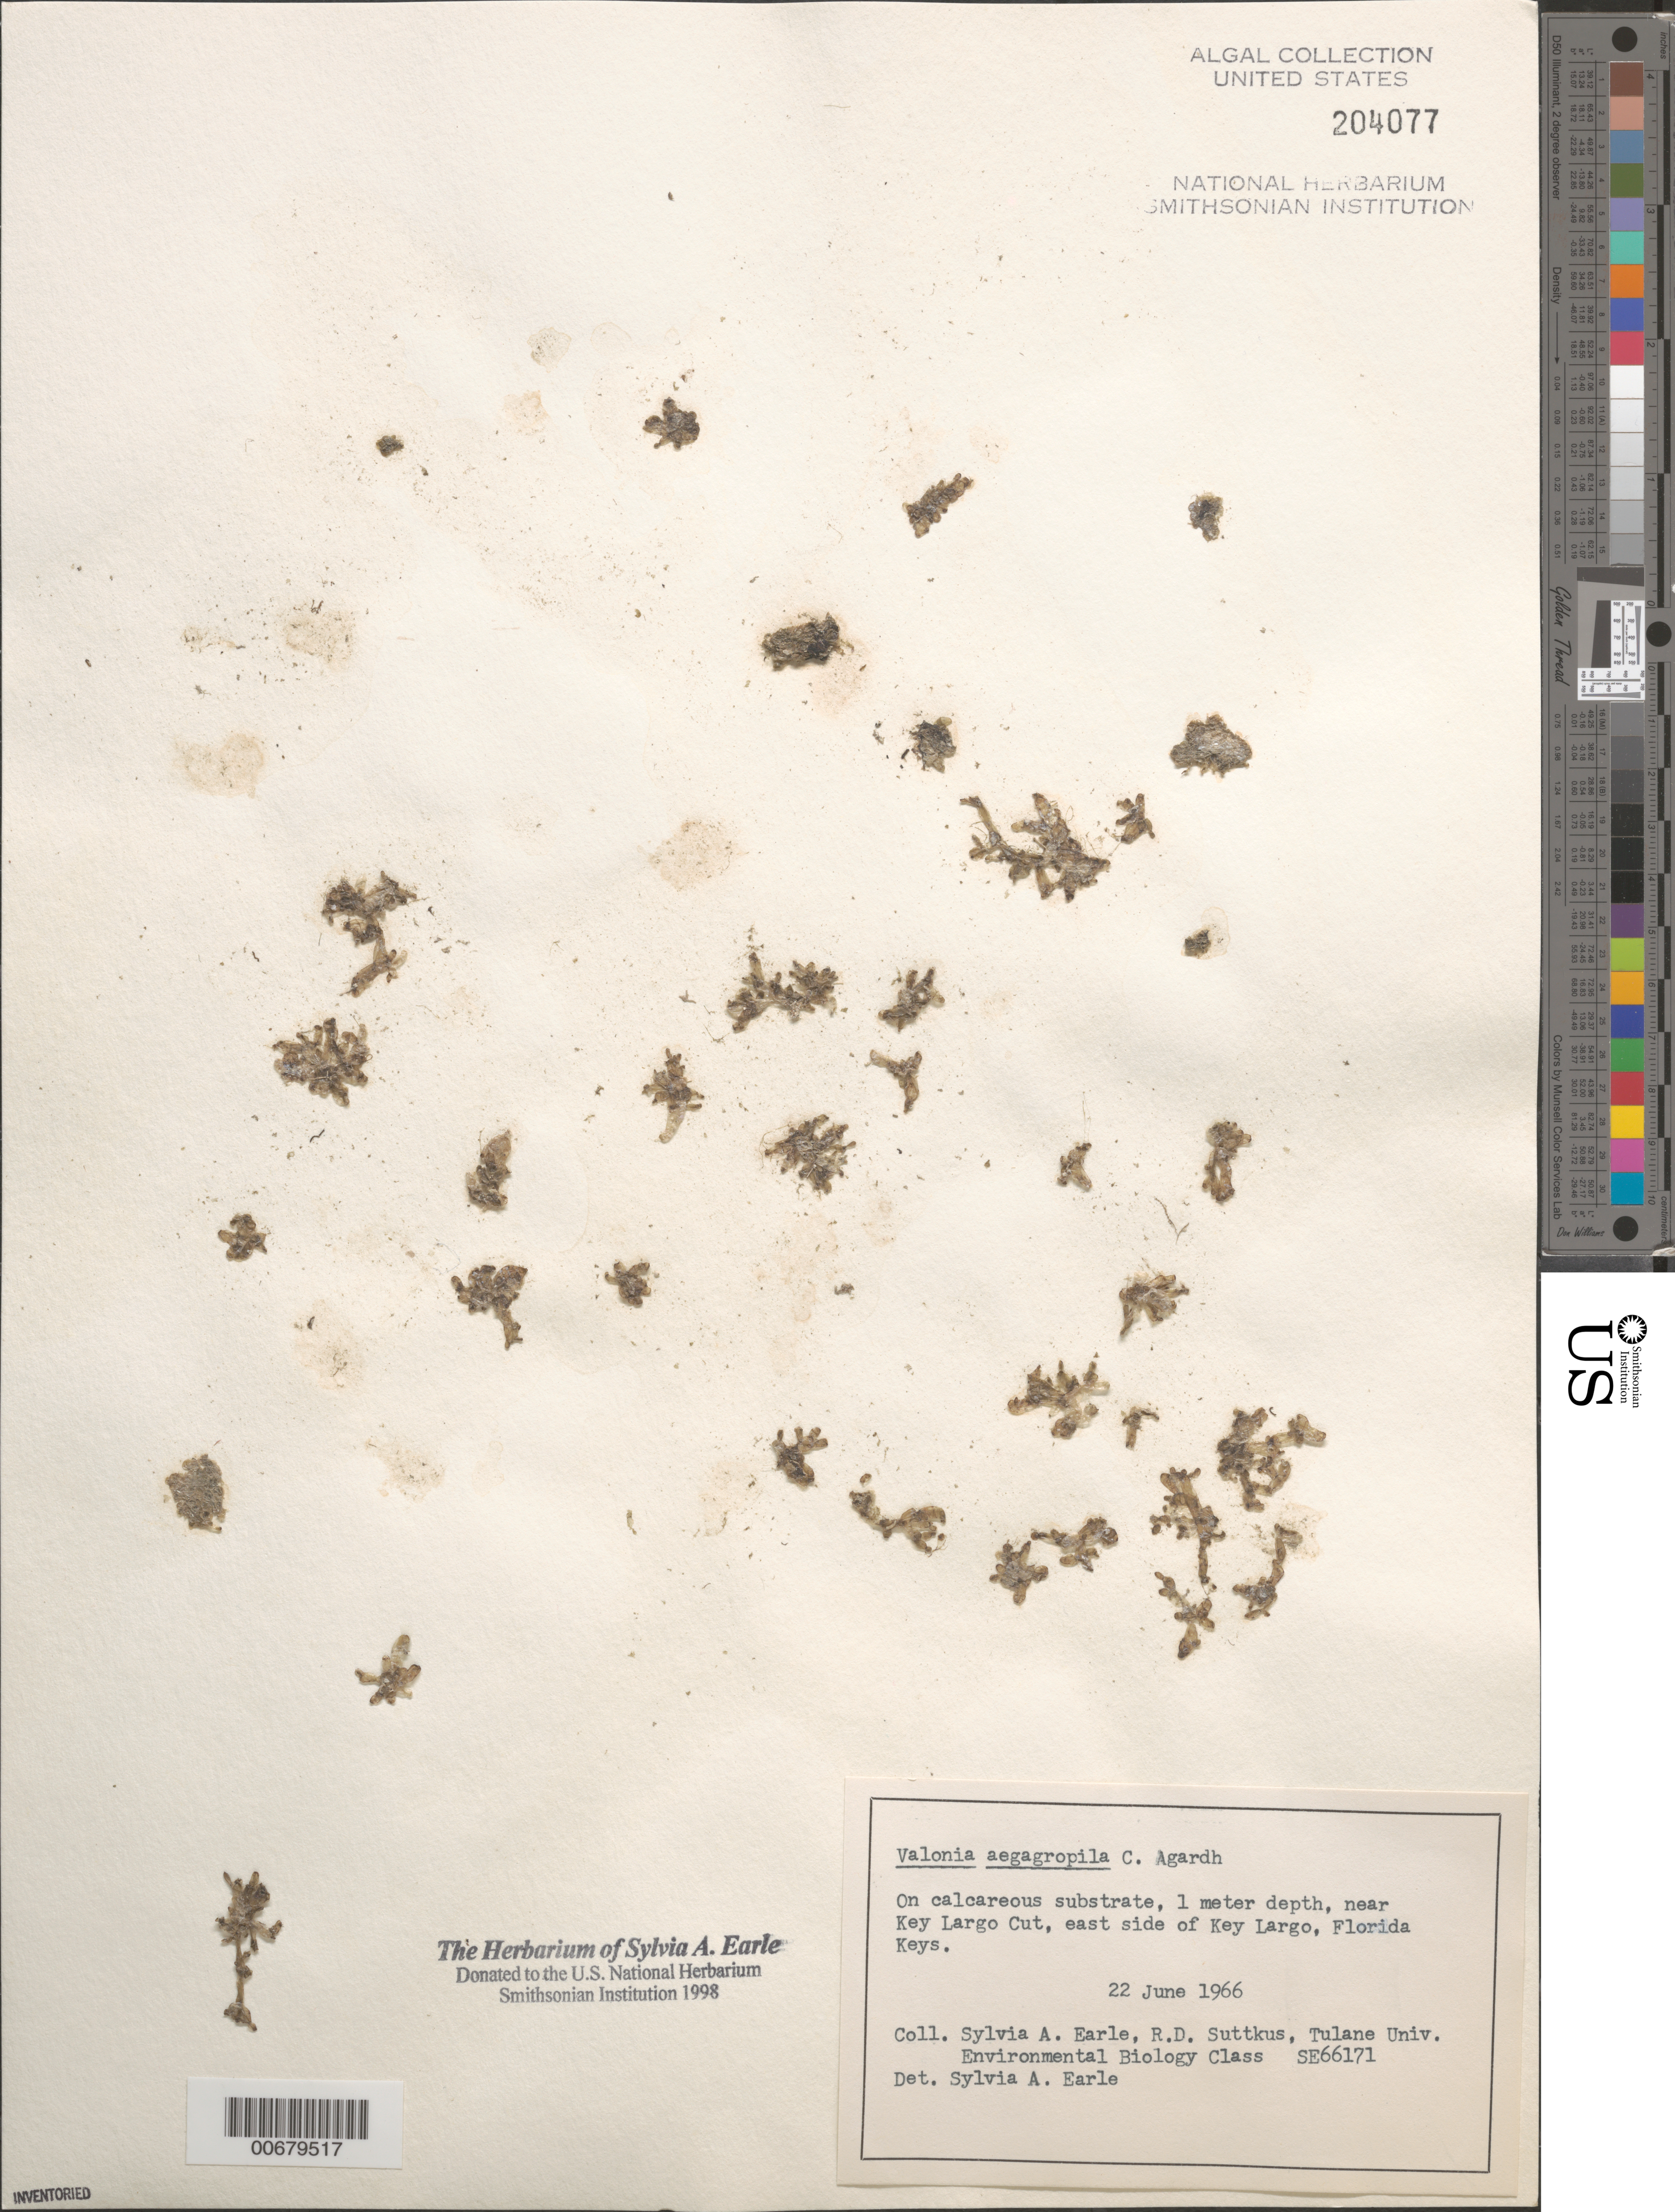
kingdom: Plantae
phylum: Chlorophyta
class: Ulvophyceae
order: Siphonocladales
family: Valoniaceae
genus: Valonia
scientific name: Valonia aegagropila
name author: C. Agardh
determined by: Earle, S. A.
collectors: S. A. Earle, R. Suttkus & Tulane Univ. Env. Biol. Class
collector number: SE 66171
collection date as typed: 22 Jun 1966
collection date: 1966-06-22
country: United States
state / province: Florida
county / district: Monroe County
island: Key Largo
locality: Near Key Largo Cut, off US Route 1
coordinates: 25 8.26'N, 80 24.14'W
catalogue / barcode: US 204077